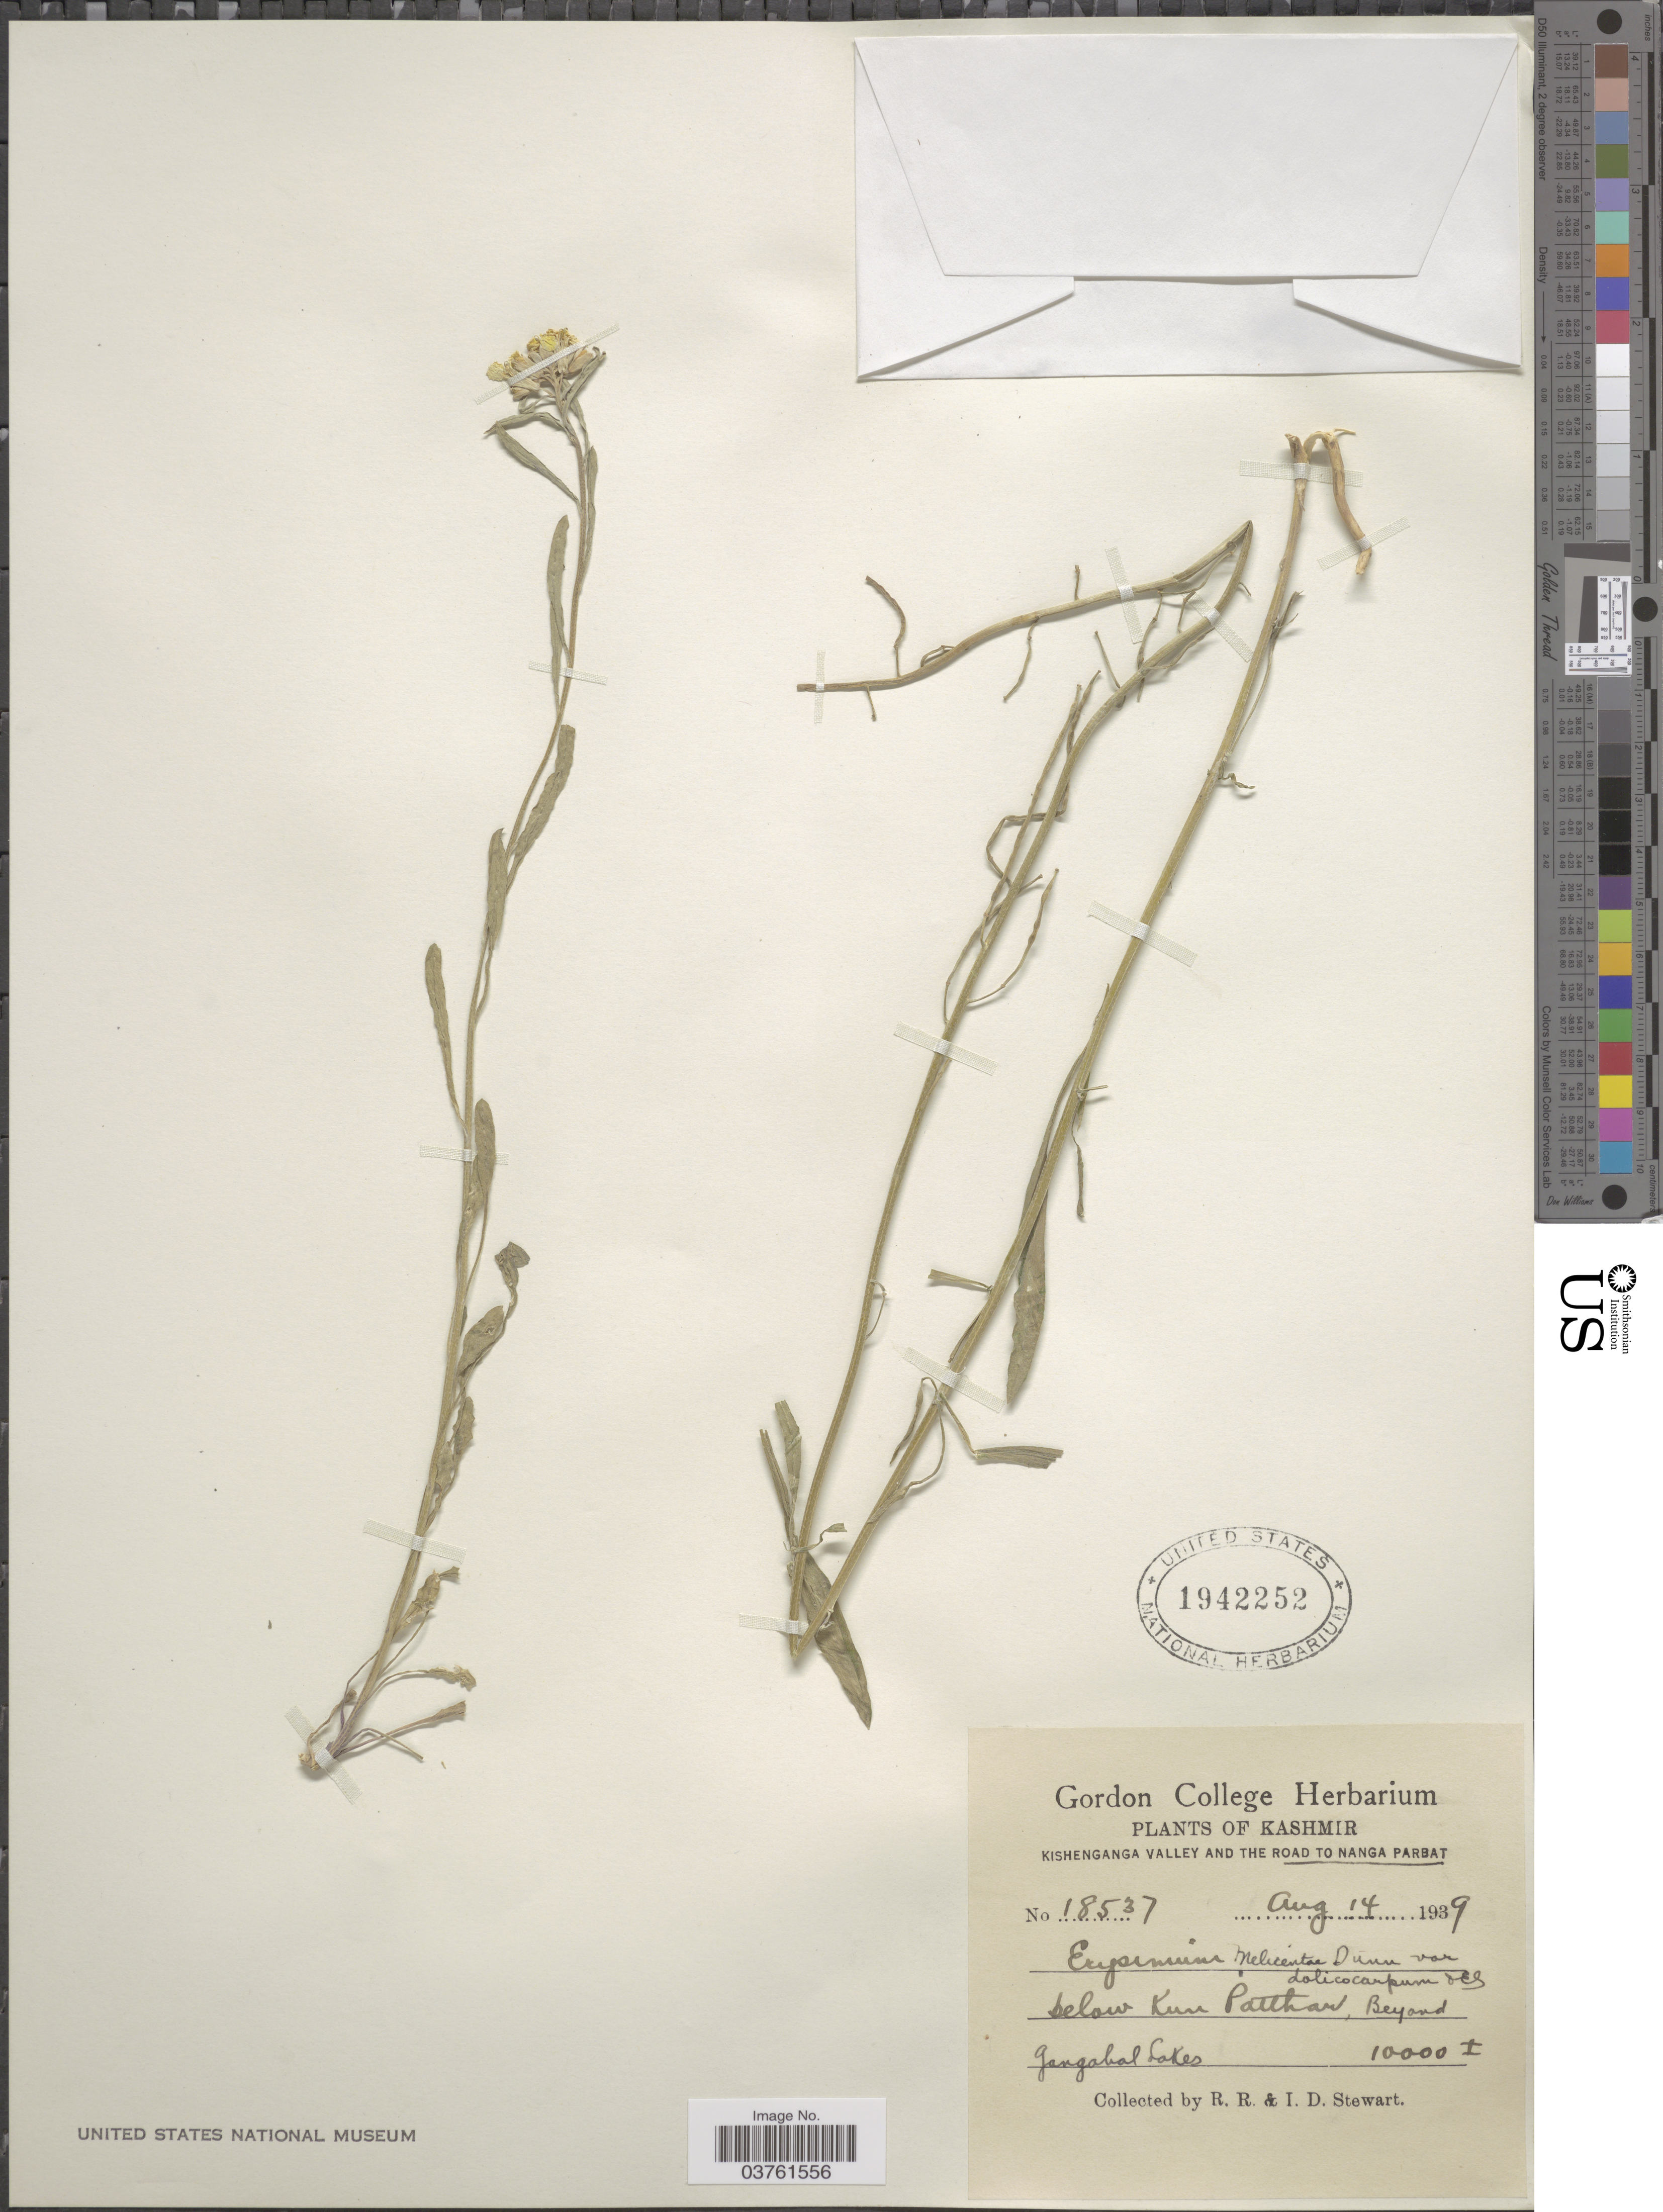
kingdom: Plantae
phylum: Tracheophyta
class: Magnoliopsida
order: Brassicales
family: Brassicaceae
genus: Erysimum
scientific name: Erysimum melicentae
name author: Dunn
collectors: R. Stewart & I. Stewart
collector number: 18537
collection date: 1939-08-14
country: India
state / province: Jammu and Kashmir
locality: Kashmir. Kishenganga Valley and the Road to Nanga Parbat. Below Kun Patthan, Beyond Gangabal Lakes.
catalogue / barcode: US 1942252